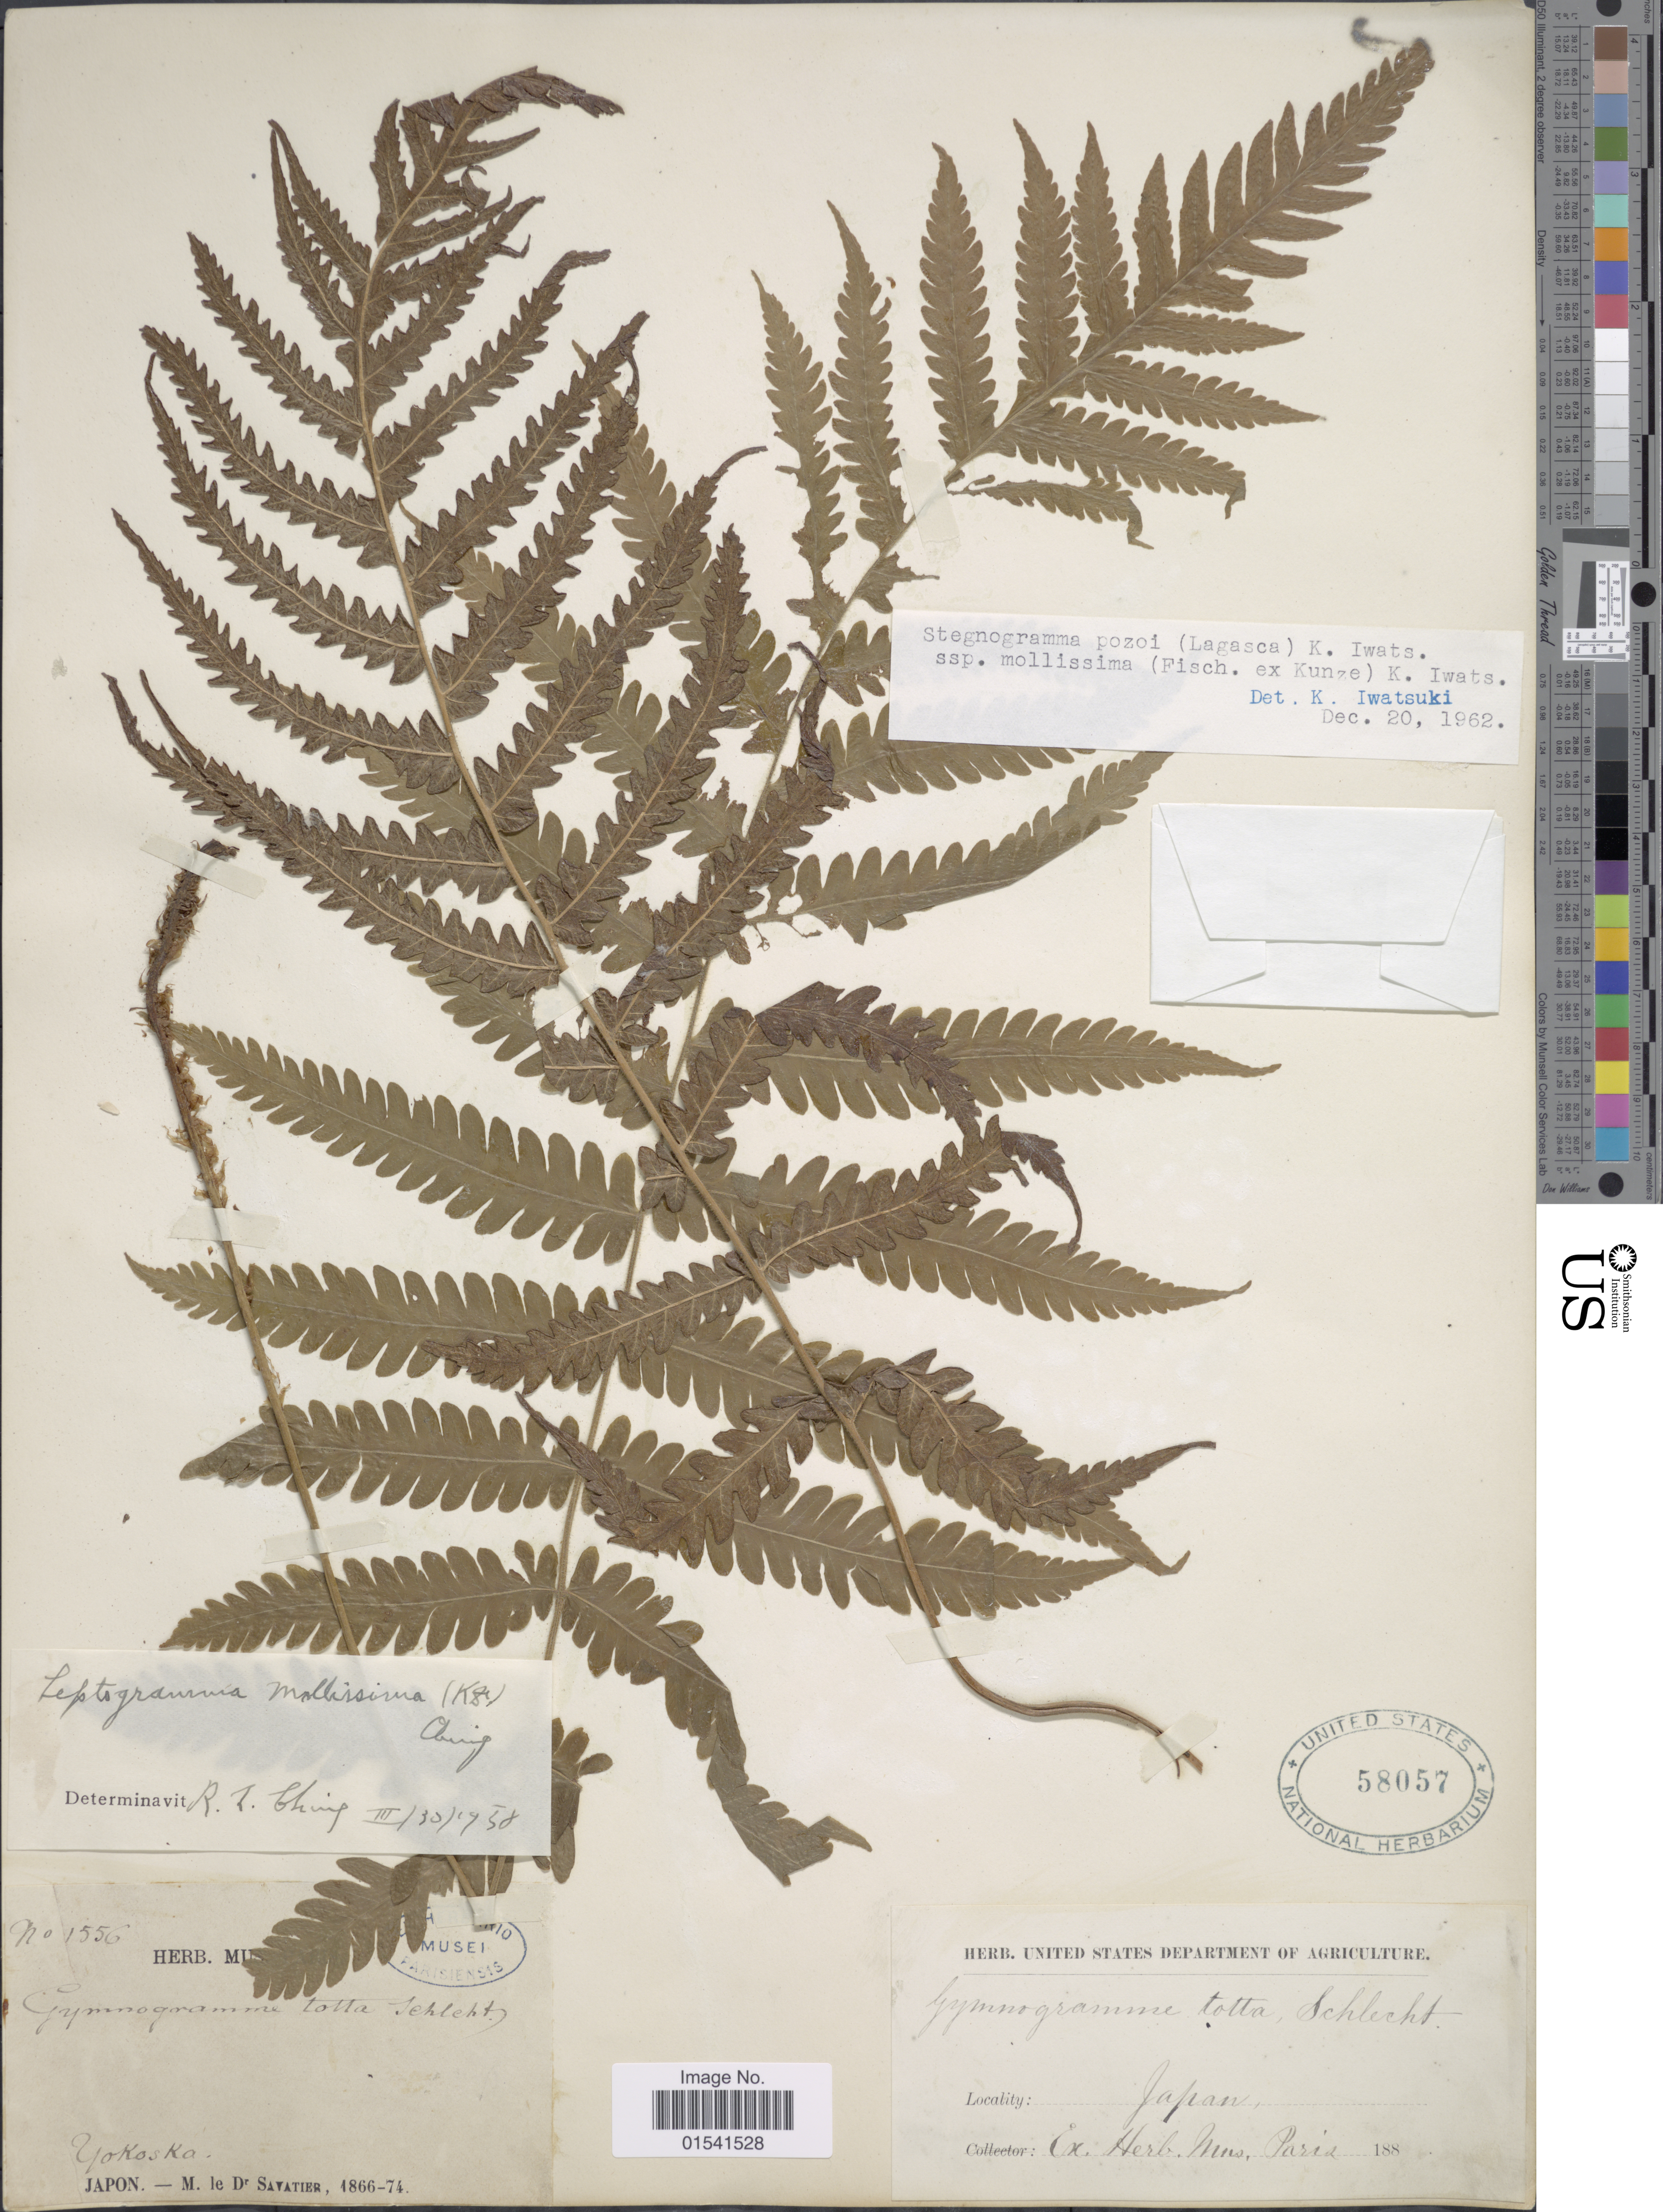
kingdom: Plantae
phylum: Tracheophyta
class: Polypodiopsida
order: Polypodiales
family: Thelypteridaceae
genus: Stegnogramma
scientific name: Stegnogramma mollissima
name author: (Fisch. ex Kunze) Fraser-Jenk.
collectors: Savatier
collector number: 1556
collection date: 1866/1874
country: Japan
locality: Yokoska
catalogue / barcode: US 58057